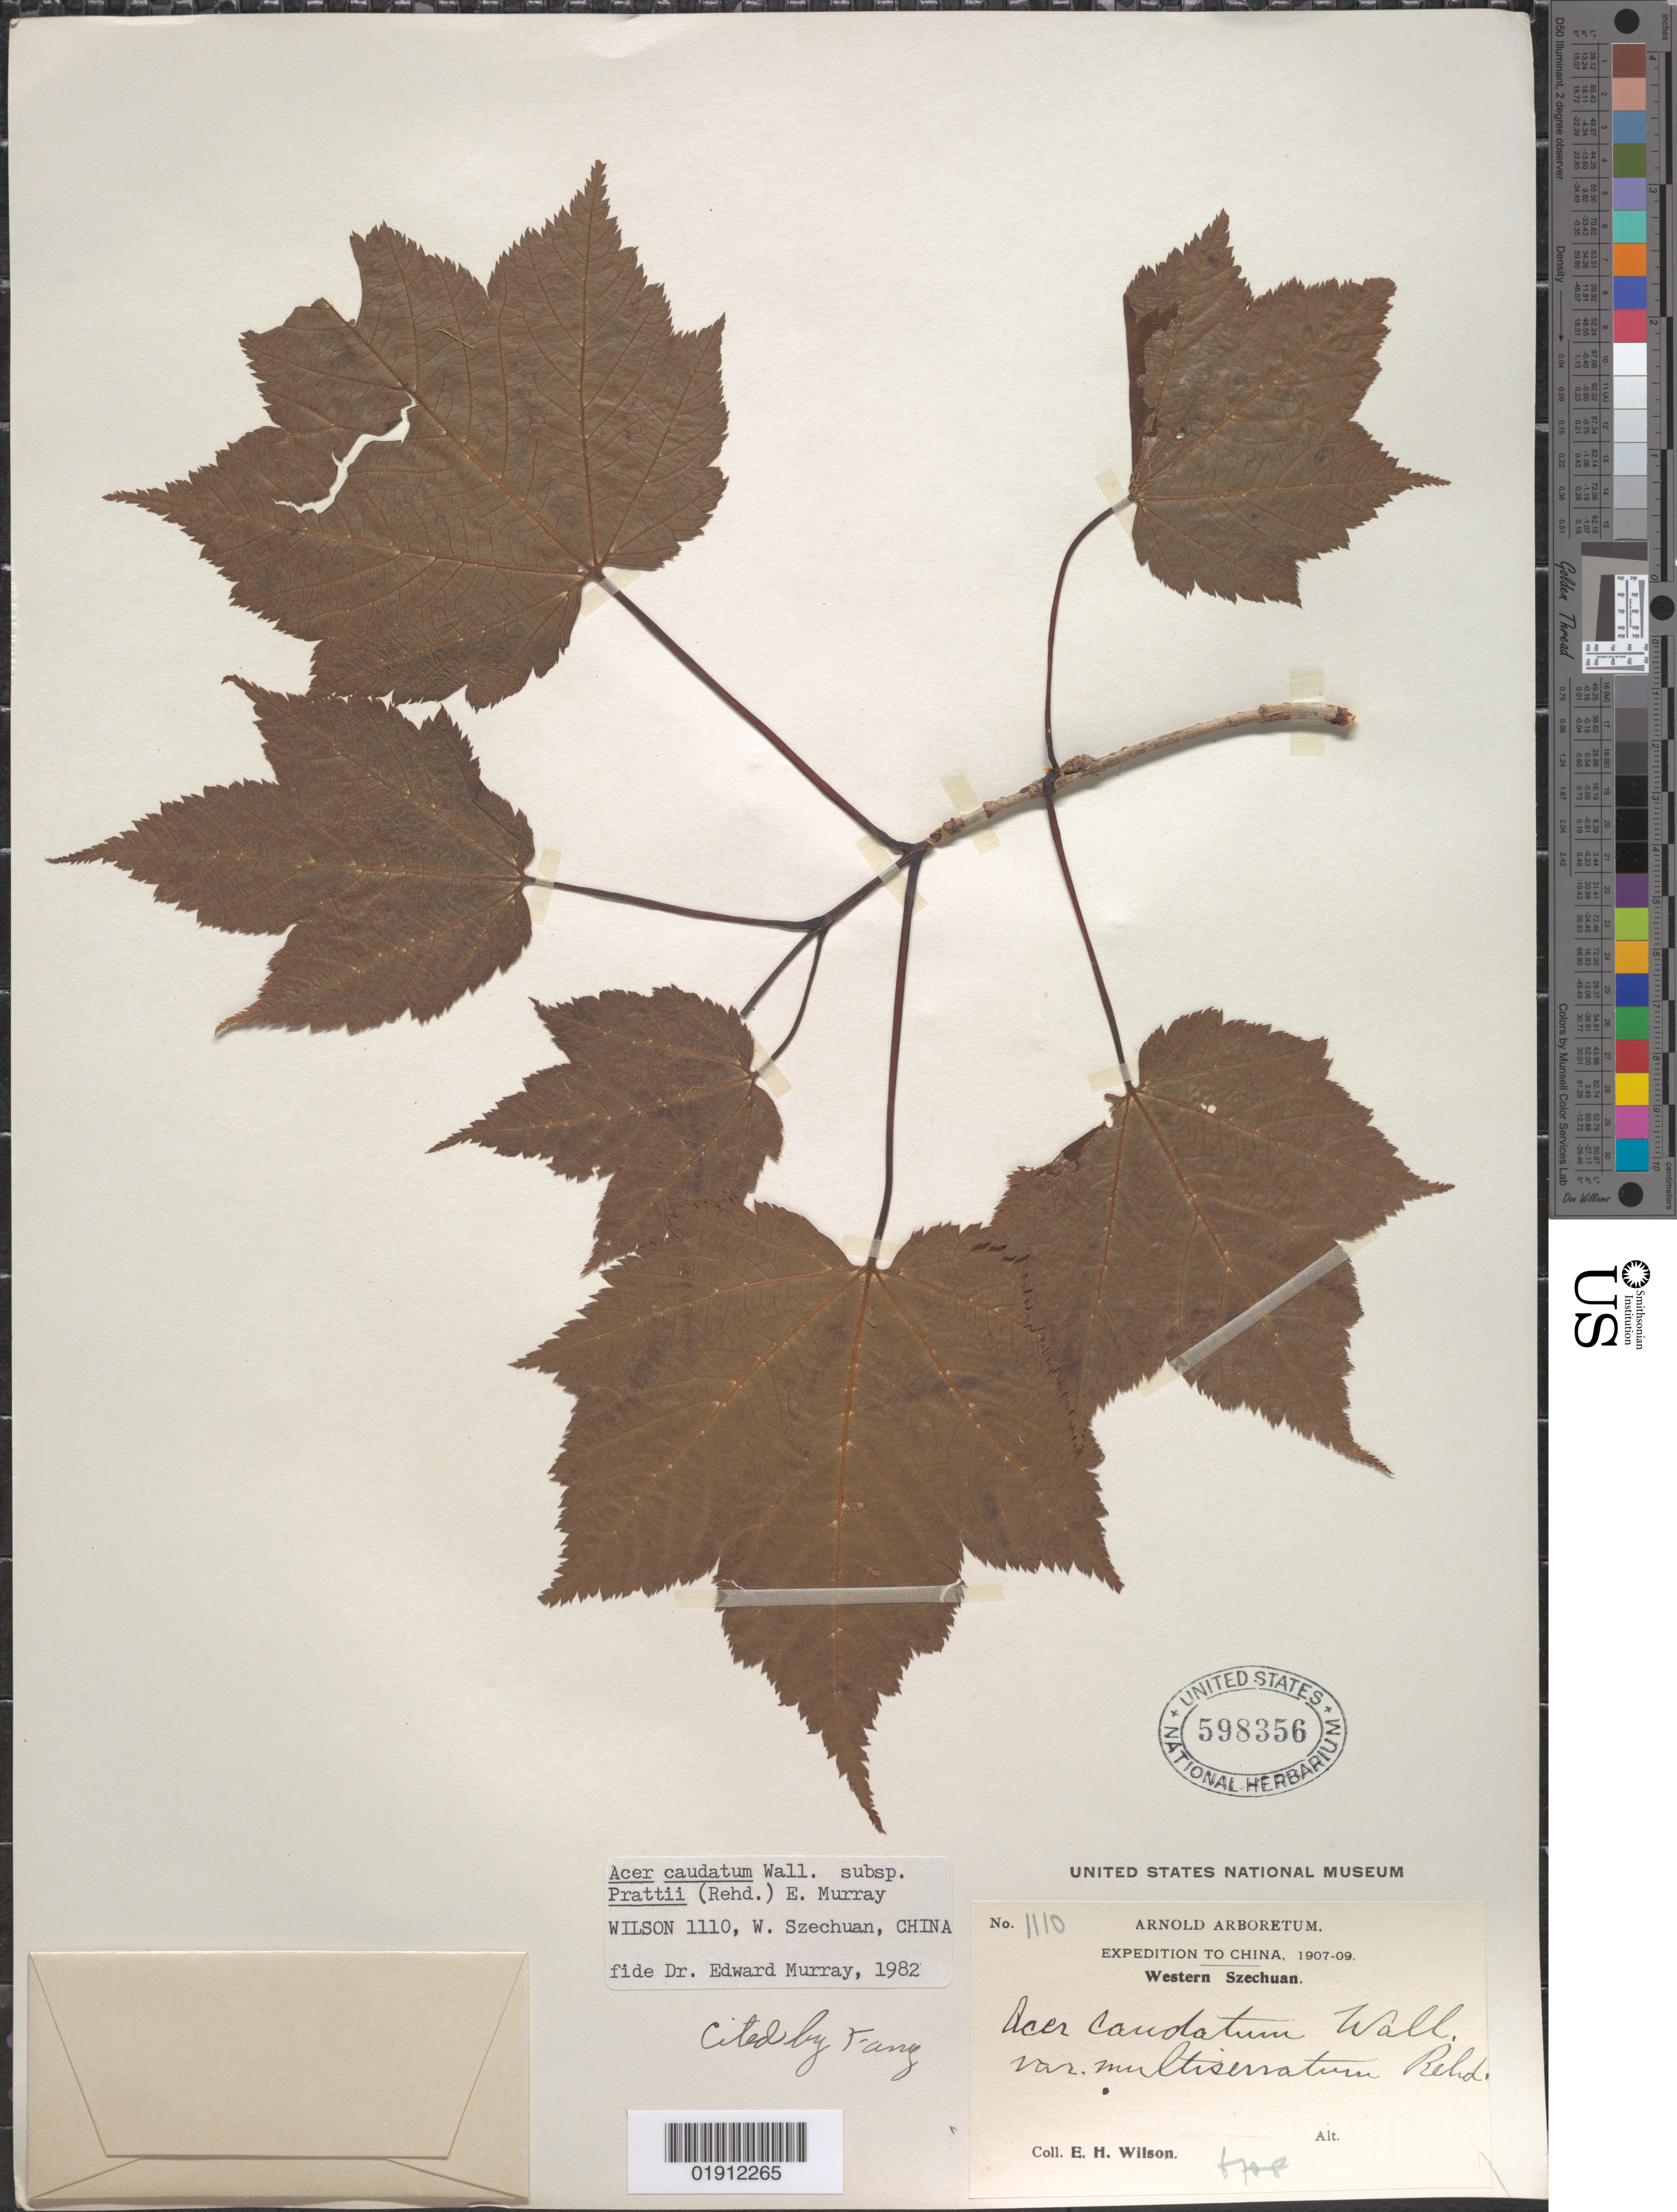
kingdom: Plantae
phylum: Tracheophyta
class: Magnoliopsida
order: Sapindales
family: Sapindaceae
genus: Acer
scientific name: Acer caudatum subsp. prattii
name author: (Rehder) A.E. Murray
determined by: Murray, Edward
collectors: E. H. Wilson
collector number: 1110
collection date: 1908-06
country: China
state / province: Sichuan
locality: Western Szechuan [Sichuan]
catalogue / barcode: US 598356